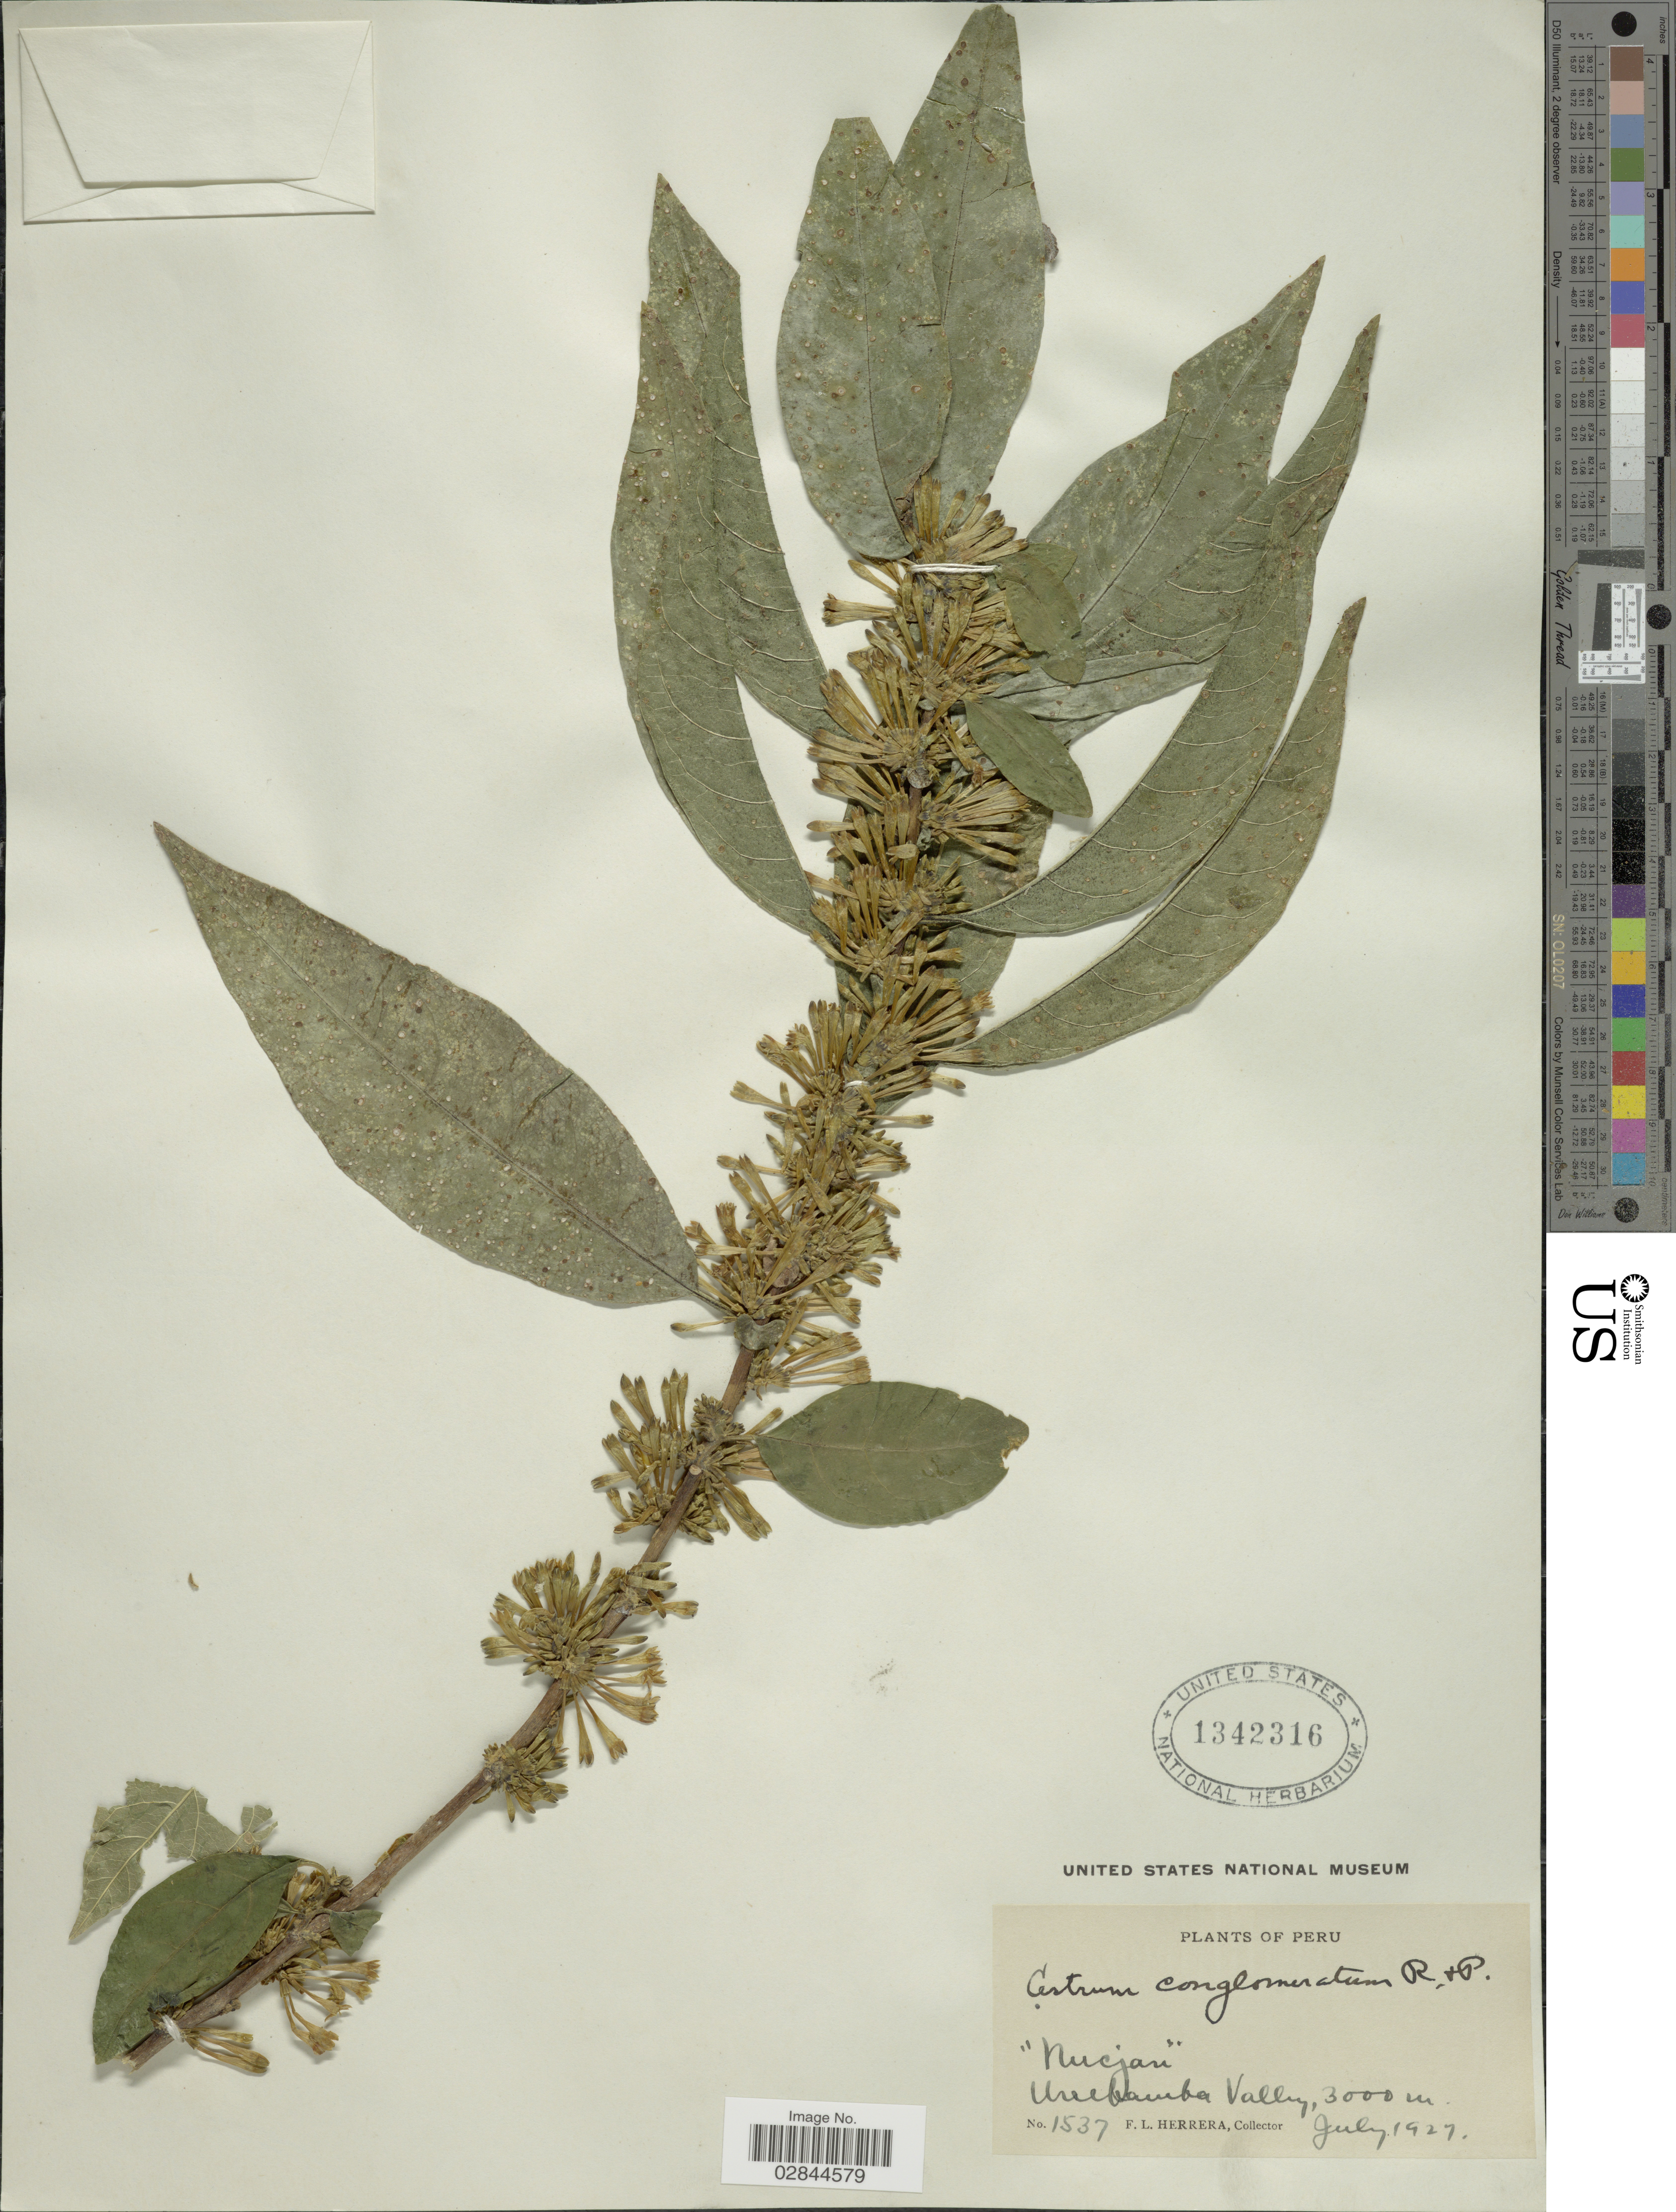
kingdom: Plantae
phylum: Tracheophyta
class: Magnoliopsida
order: Solanales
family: Solanaceae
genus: Cestrum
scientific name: Cestrum conglomeratum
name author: Ruiz & Pav.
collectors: F. L. Herrera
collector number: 1537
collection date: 1927-07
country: Peru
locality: Urubamba Valley.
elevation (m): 3000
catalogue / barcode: US 1342316